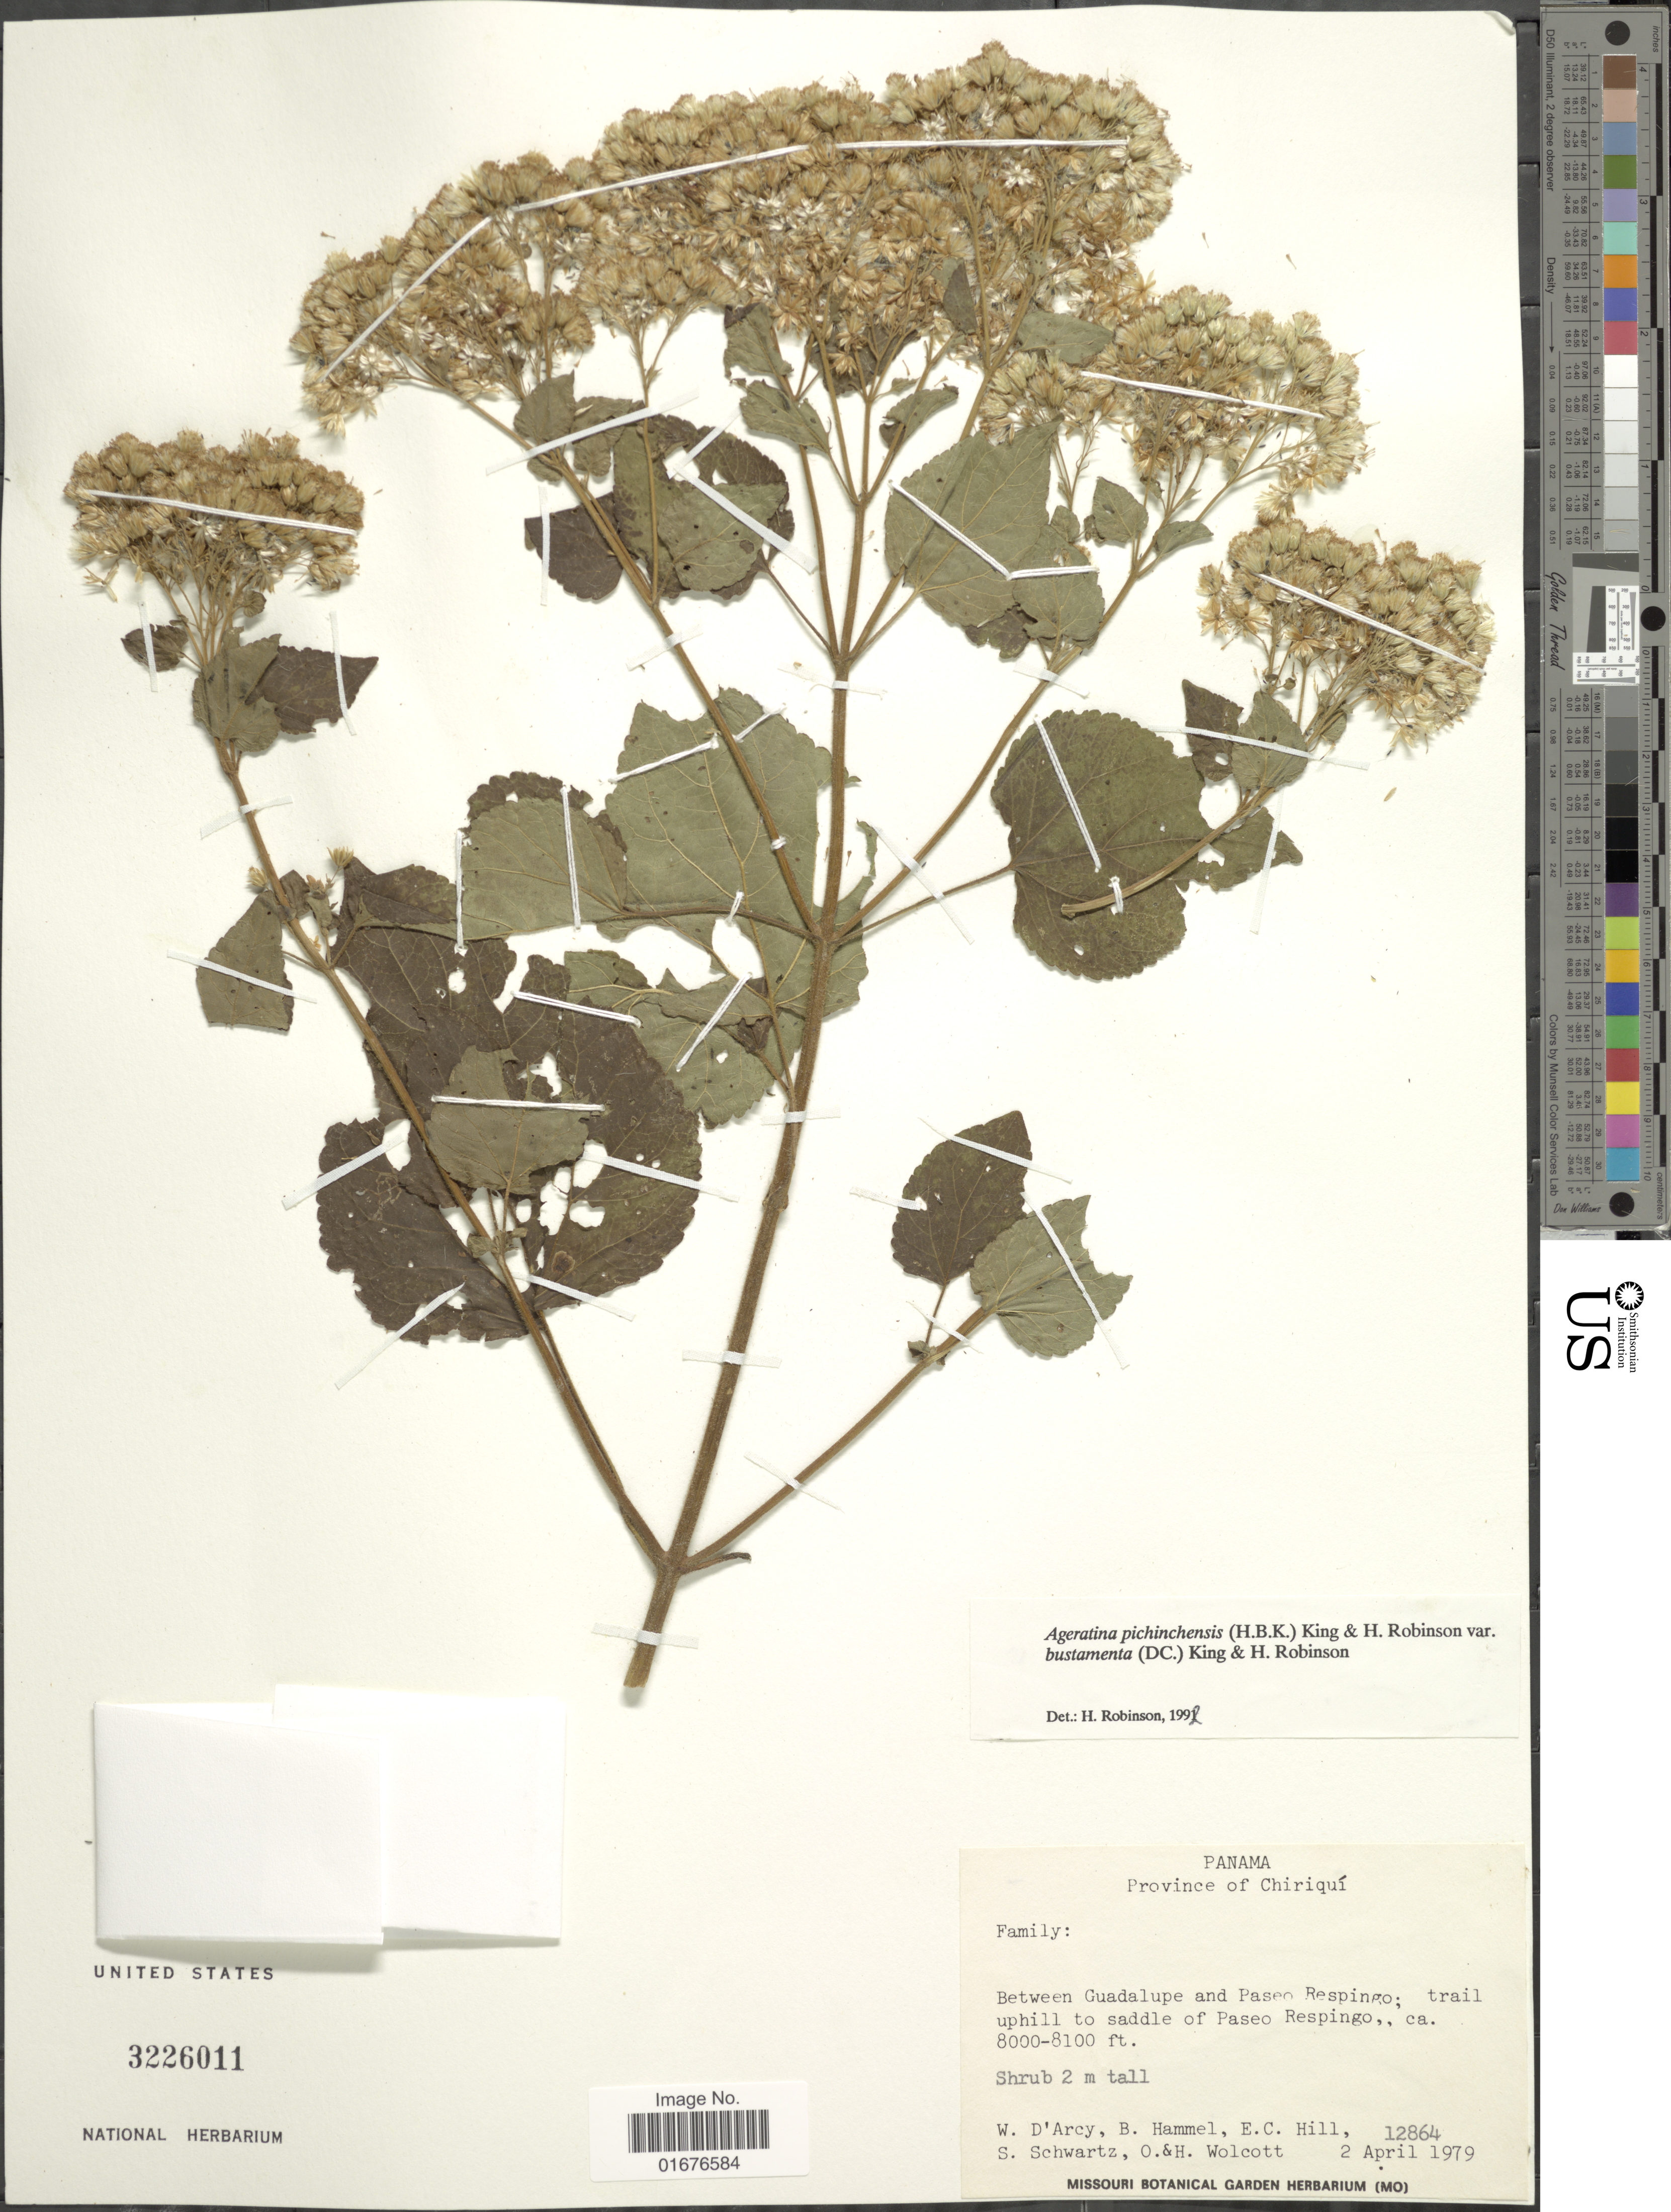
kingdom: Plantae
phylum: Tracheophyta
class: Magnoliopsida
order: Asterales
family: Asteraceae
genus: Ageratina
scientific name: Ageratina pichinchensis var. bustamenta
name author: (DC.) R.M. King & H. Rob.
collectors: W. G. D'Arcy, B. Hammel, E. C. Hill, S. Schwartz & et al.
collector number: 12864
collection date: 1979-04-02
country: Panama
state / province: Chiriqui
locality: Between Guadalupe and Paseo Respingo; trail uphill to saddle of Paseo Respingo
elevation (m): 2438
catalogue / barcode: US 3226011